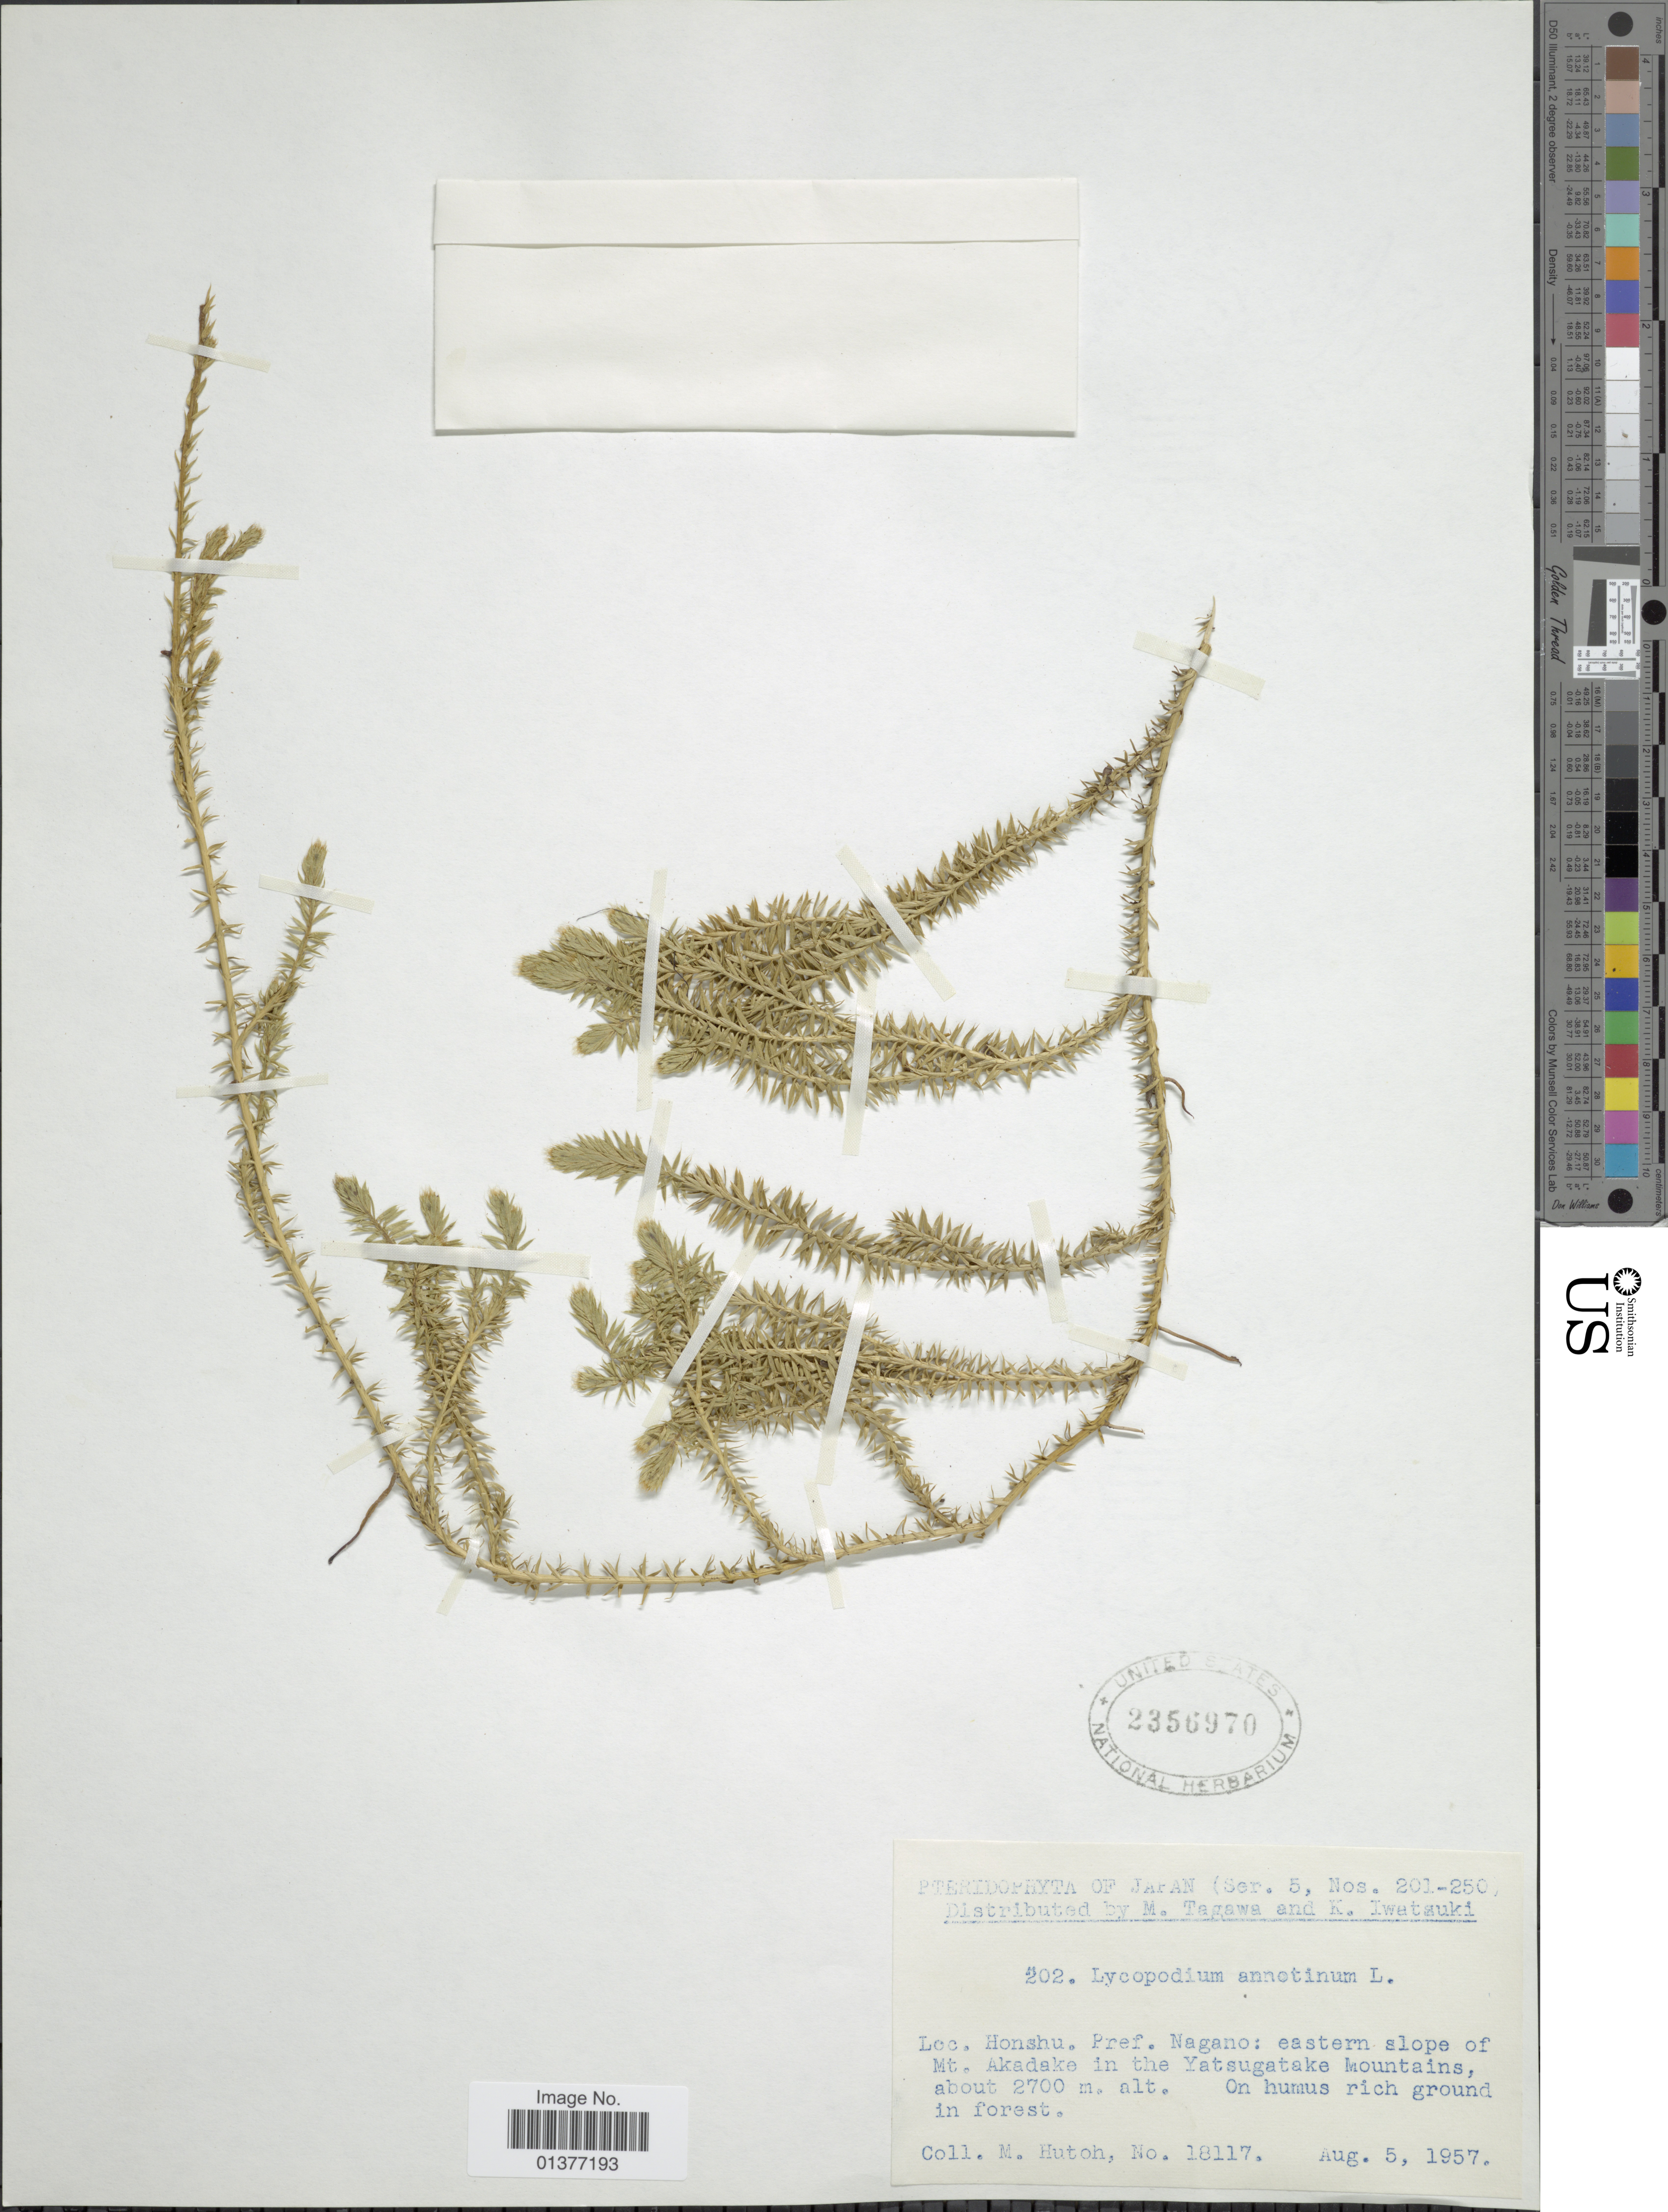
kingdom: Plantae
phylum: Tracheophyta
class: Lycopodiopsida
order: Lycopodiales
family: Lycopodiaceae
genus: Spinulum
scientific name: Spinulum annotinum subsp. annotinum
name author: (L.) A. Haines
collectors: M. Hutoh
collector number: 18117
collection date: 1957-08-05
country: Japan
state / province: Nagano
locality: Honshu, Nagano; eastern slope of Mt. Akadake in the Yatsugatake Mountains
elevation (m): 2700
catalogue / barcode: US 2356970